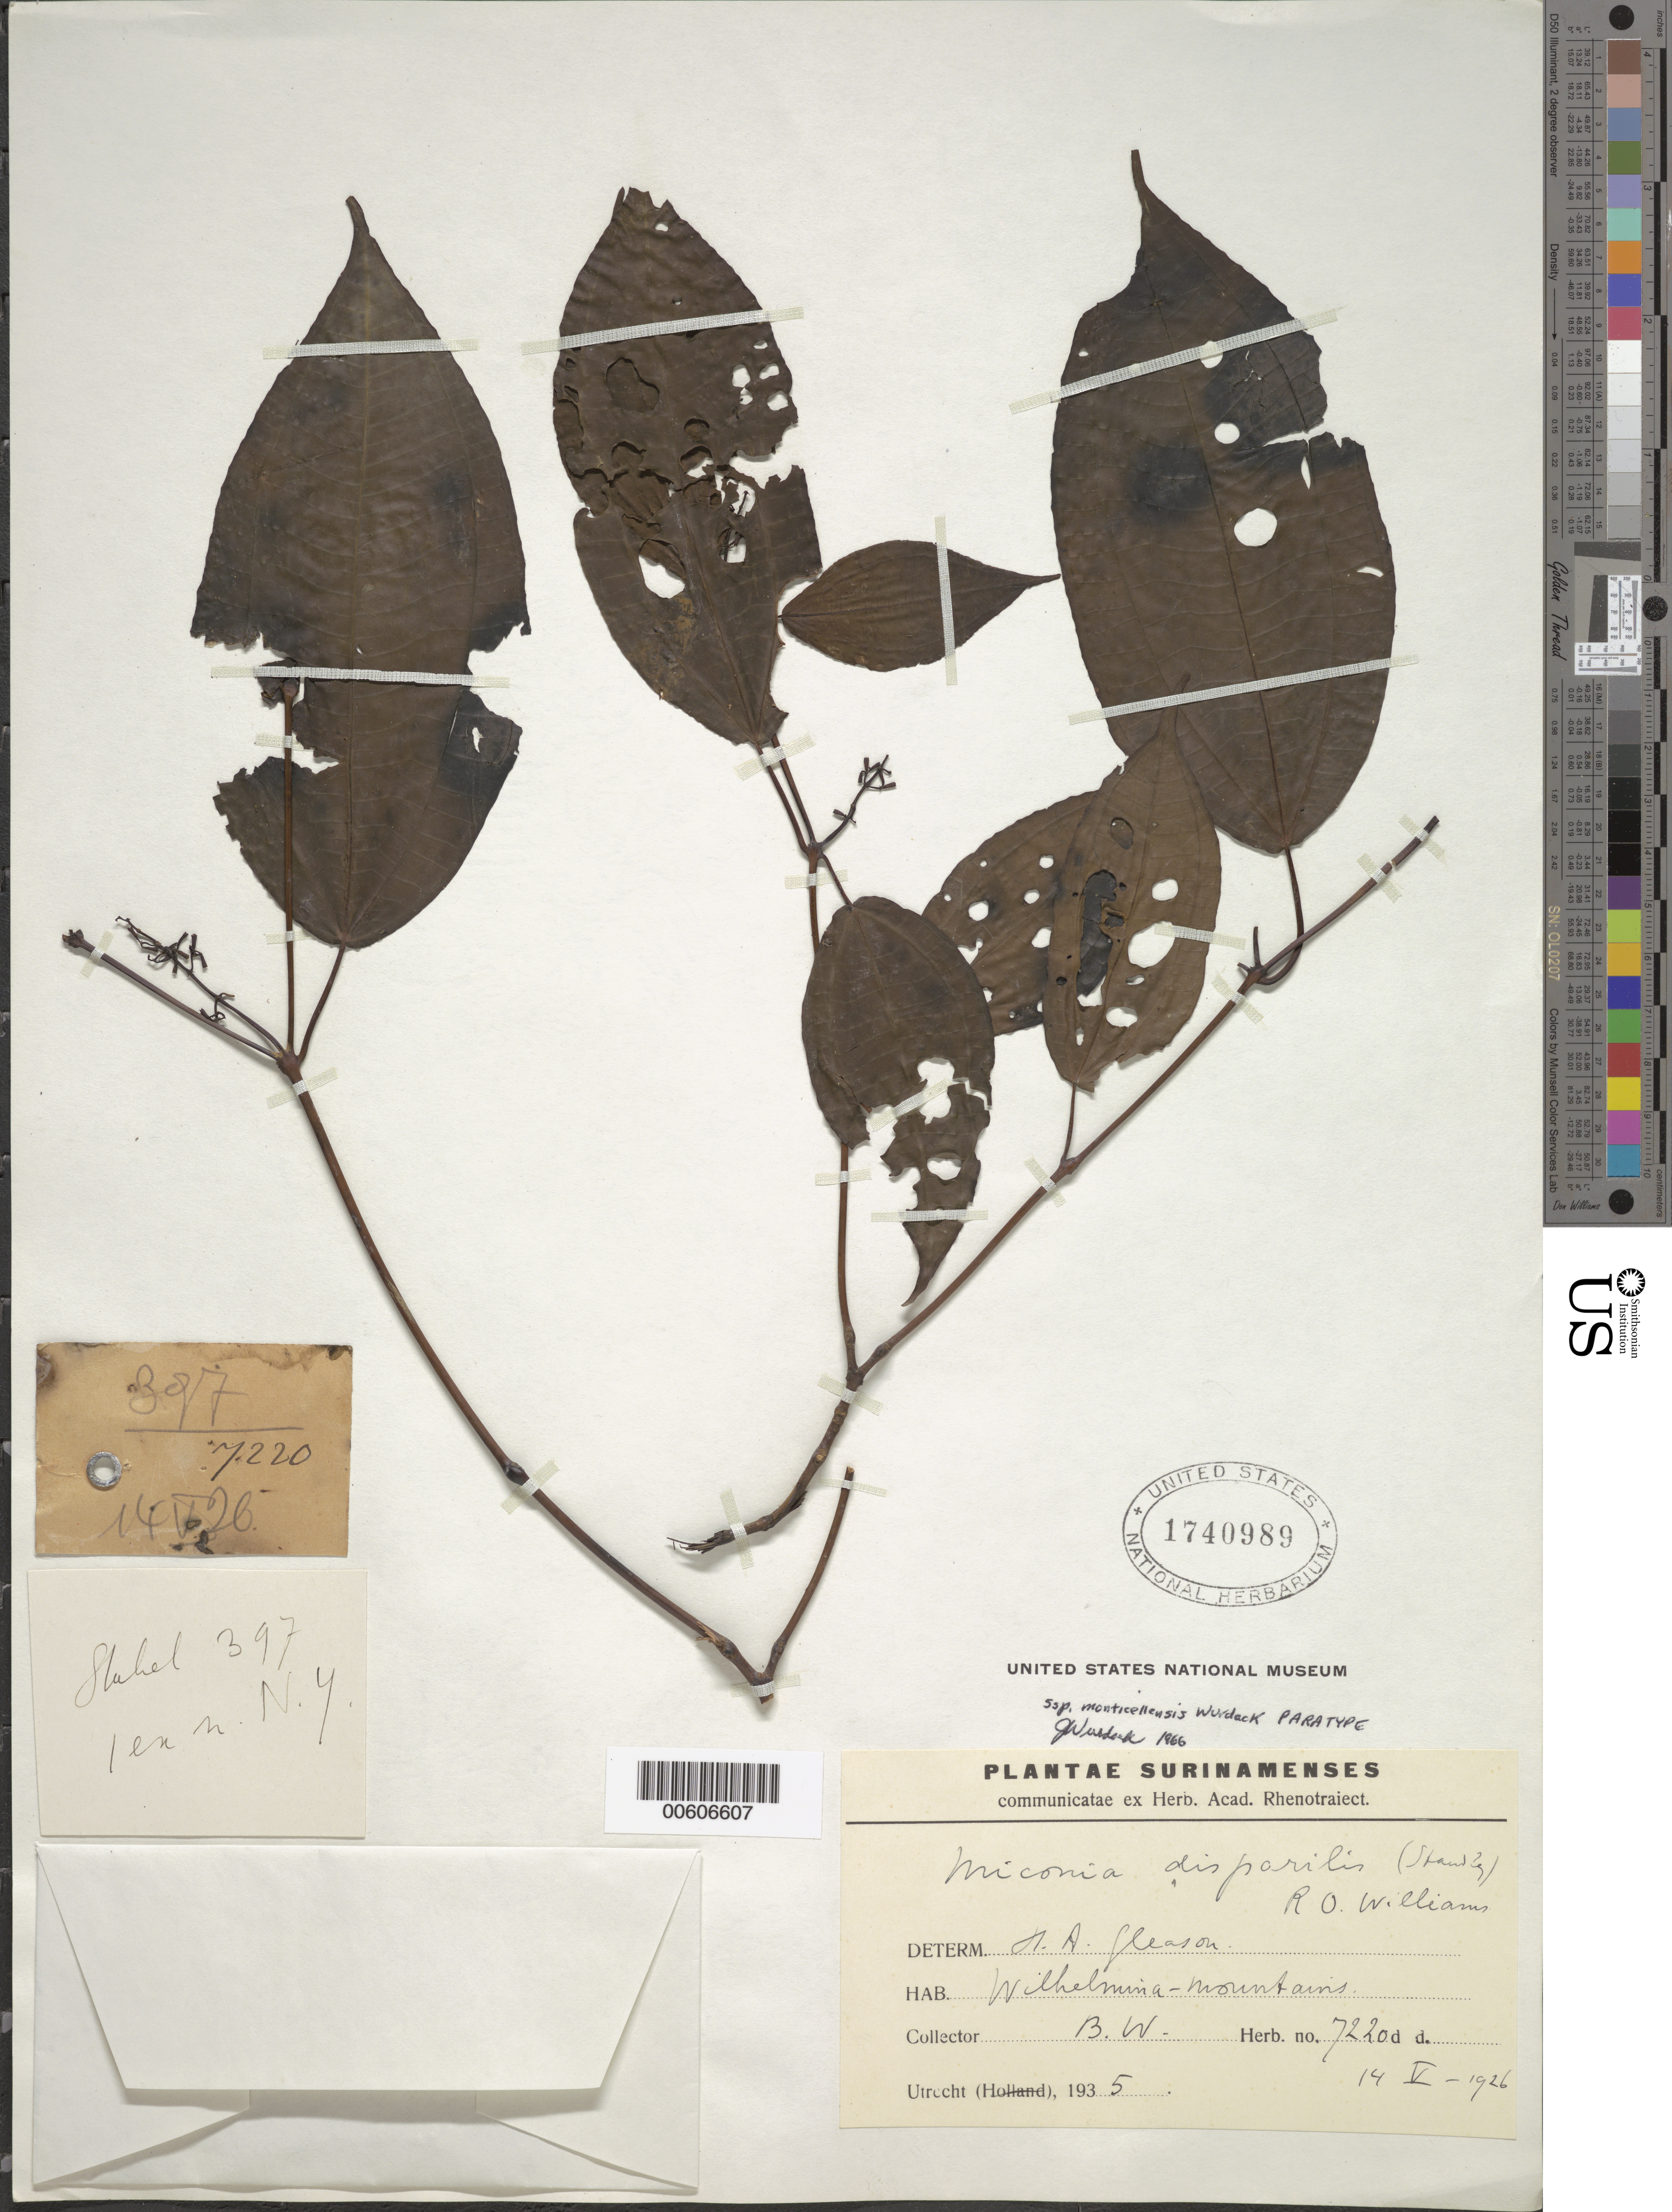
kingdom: Plantae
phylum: Tracheophyta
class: Magnoliopsida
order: Myrtales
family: Melastomataceae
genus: Miconia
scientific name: Miconia lateriflora subsp. monticellensis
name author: Wurdack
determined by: Wurdack, John J., (US), US (UNITED STATES)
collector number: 7220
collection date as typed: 14-May-26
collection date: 1926-05-14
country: Suriname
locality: Wilhelminagebergte (Wilhelmina Mts.)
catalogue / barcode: US 1740989